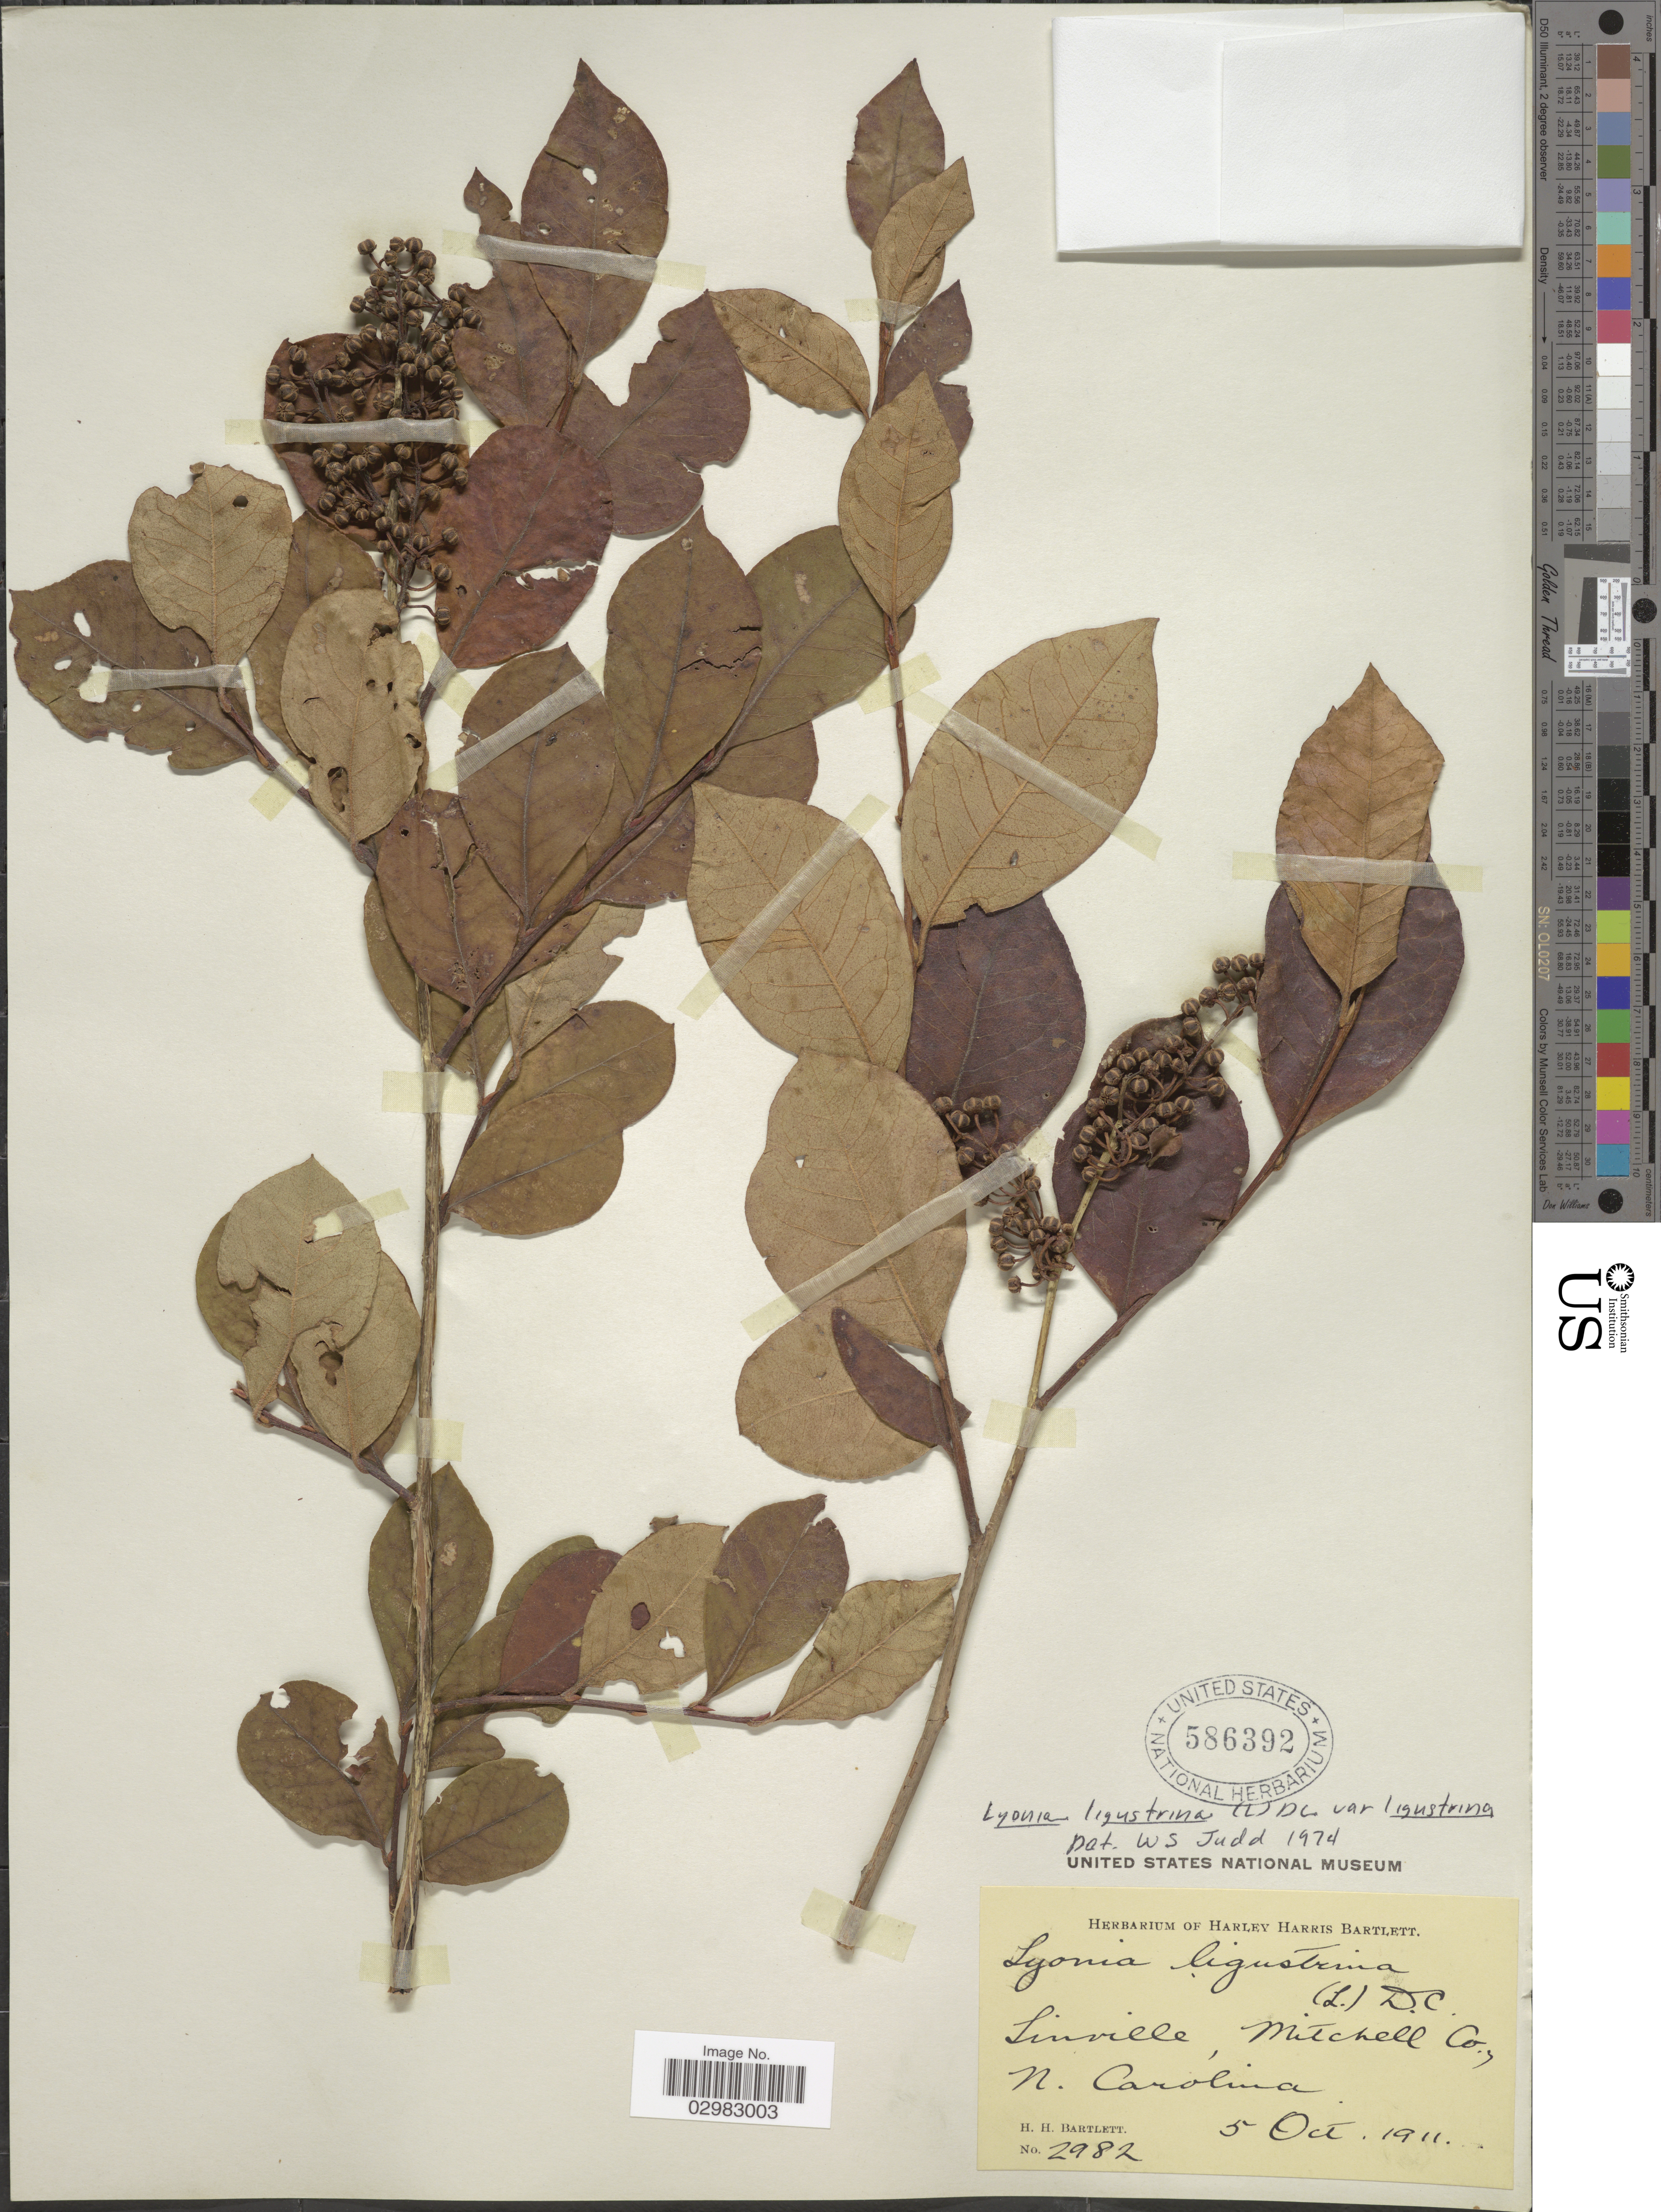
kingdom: Plantae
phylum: Tracheophyta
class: Magnoliopsida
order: Ericales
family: Ericaceae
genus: Lyonia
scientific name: Lyonia ligustrina var. ligustrina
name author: (L.) DC.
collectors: H. H. Bartlett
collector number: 2982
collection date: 1911-10-05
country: United States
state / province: North Carolina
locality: Linville, Mitchell Co., C. Carolina.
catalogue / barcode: US 586392